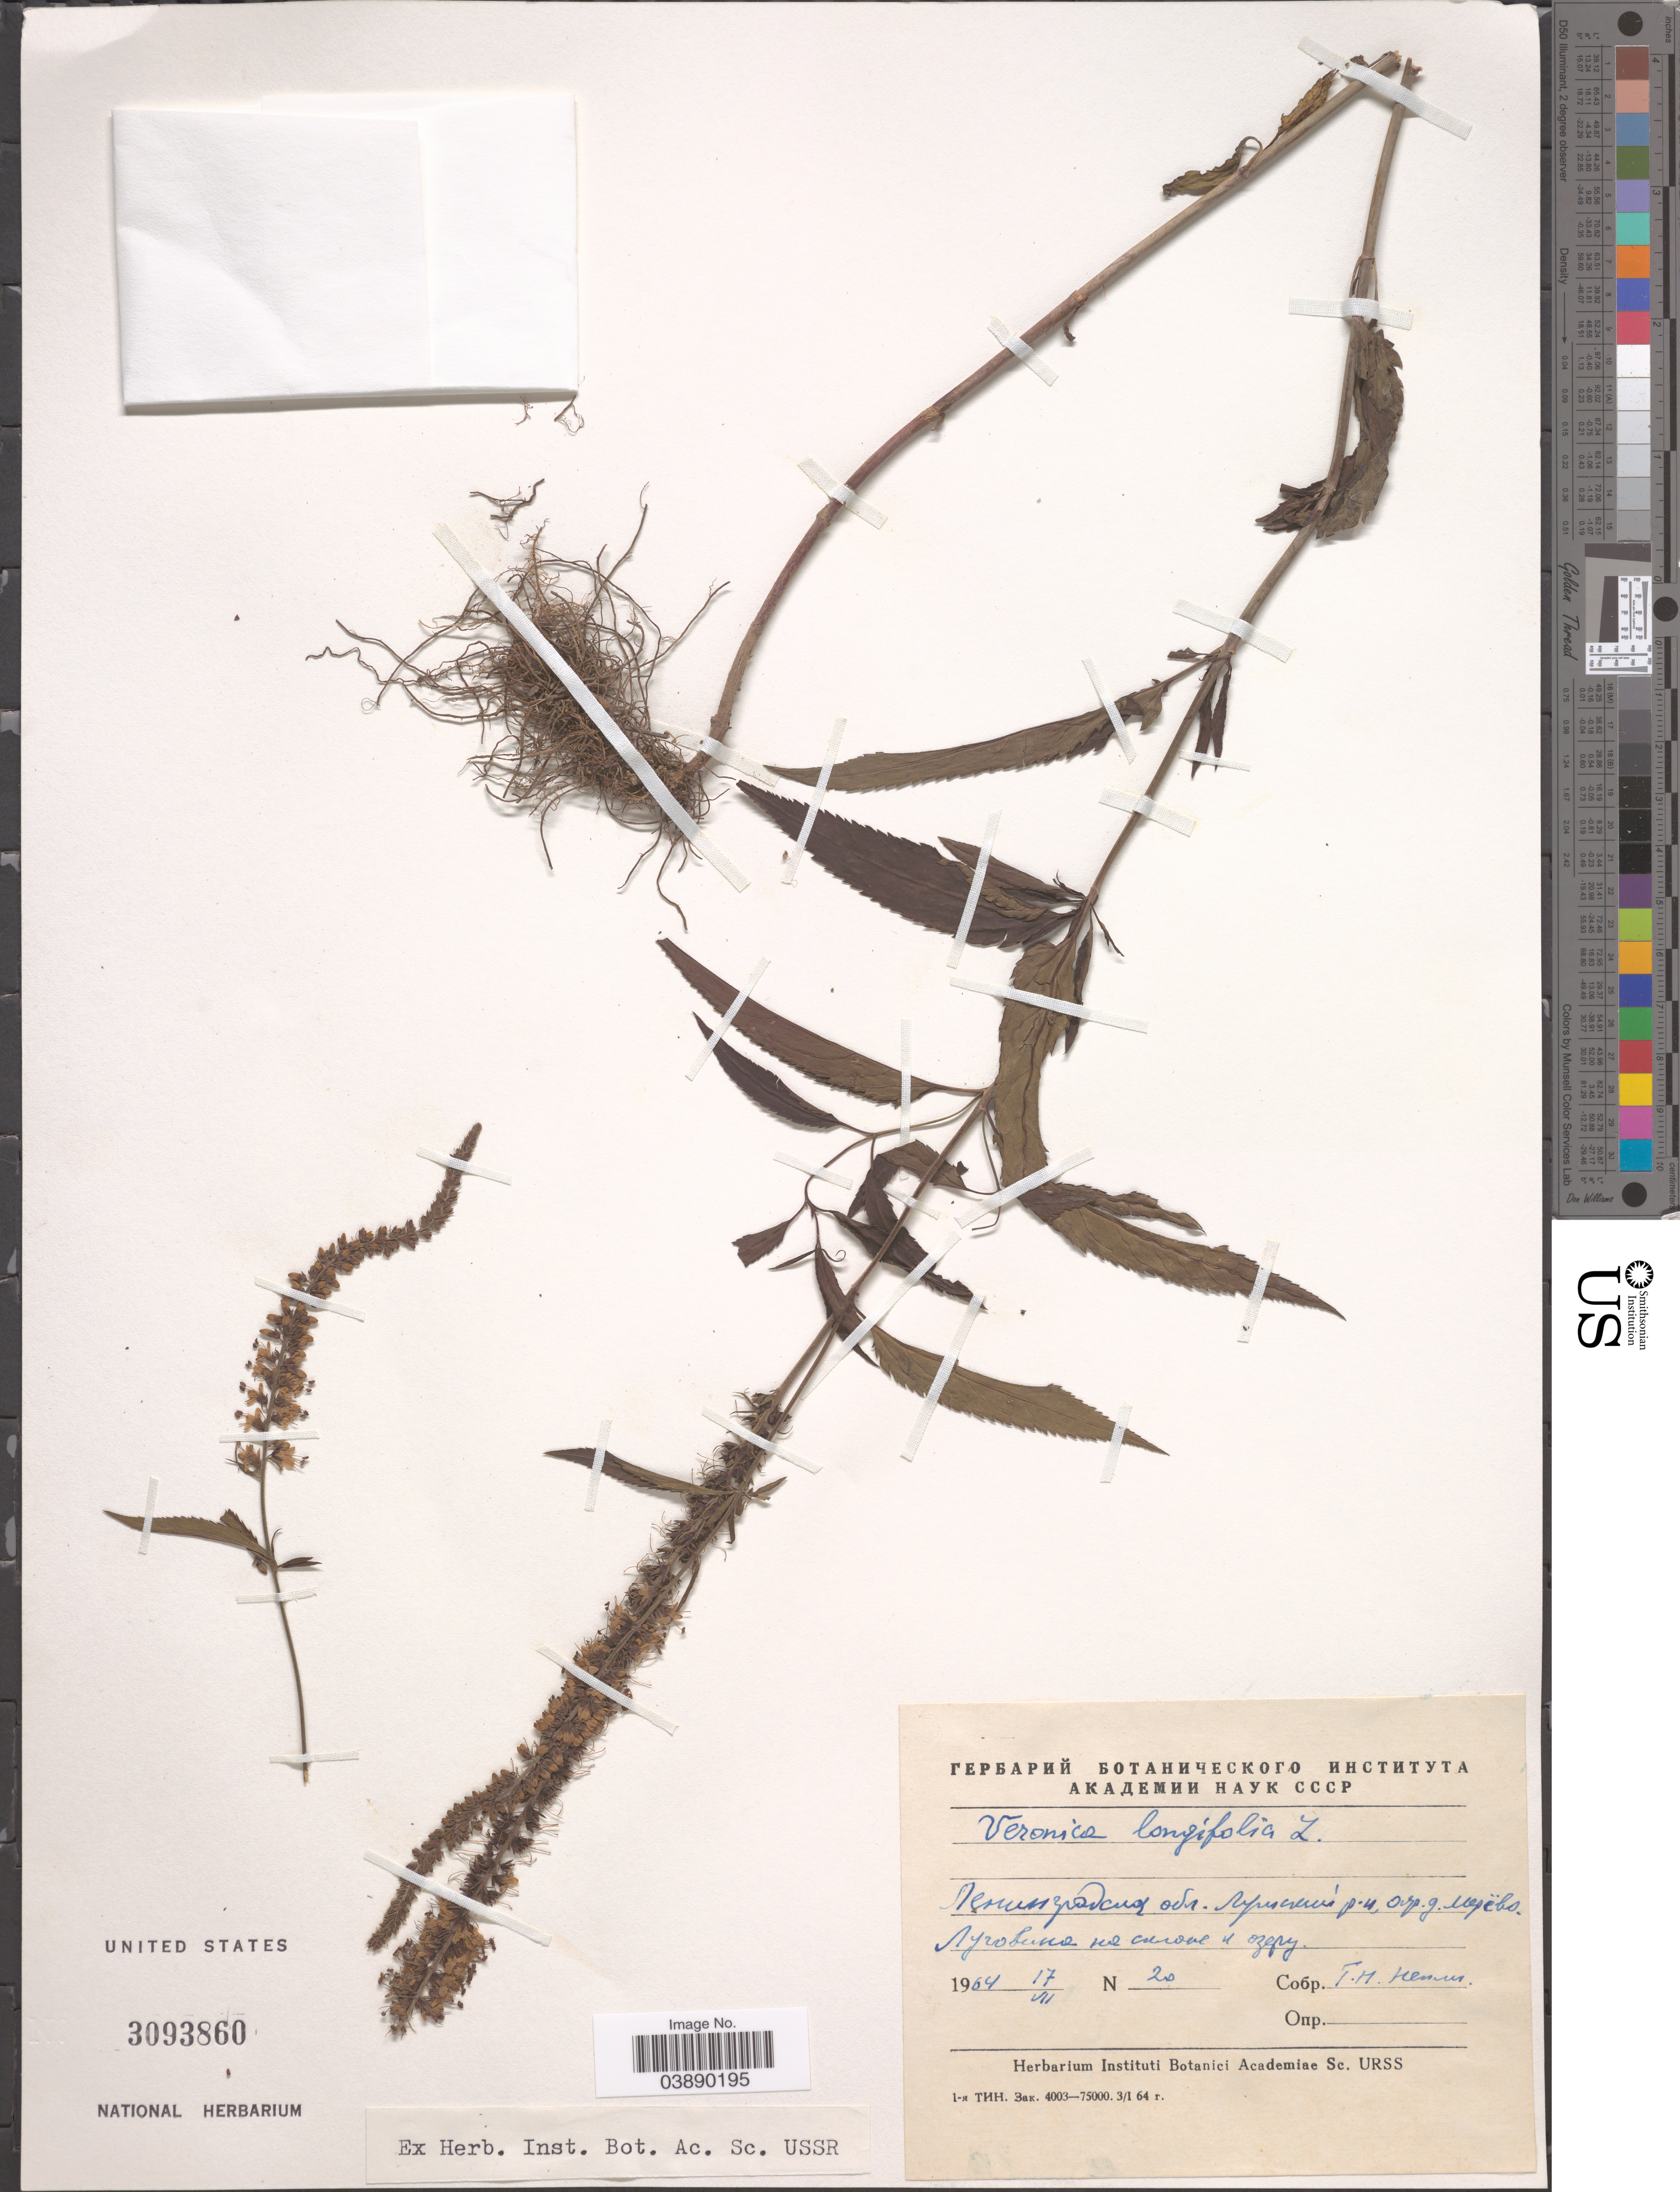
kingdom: Plantae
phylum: Tracheophyta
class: Magnoliopsida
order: Lamiales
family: Plantaginaceae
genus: Veronica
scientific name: Veronica longifolia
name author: L.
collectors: G. Nepli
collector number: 20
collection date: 1964-07-17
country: Russian Federation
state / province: Leningrad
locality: Luzhskiy Rayon, vicinity of village Merevo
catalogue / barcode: US 3093860